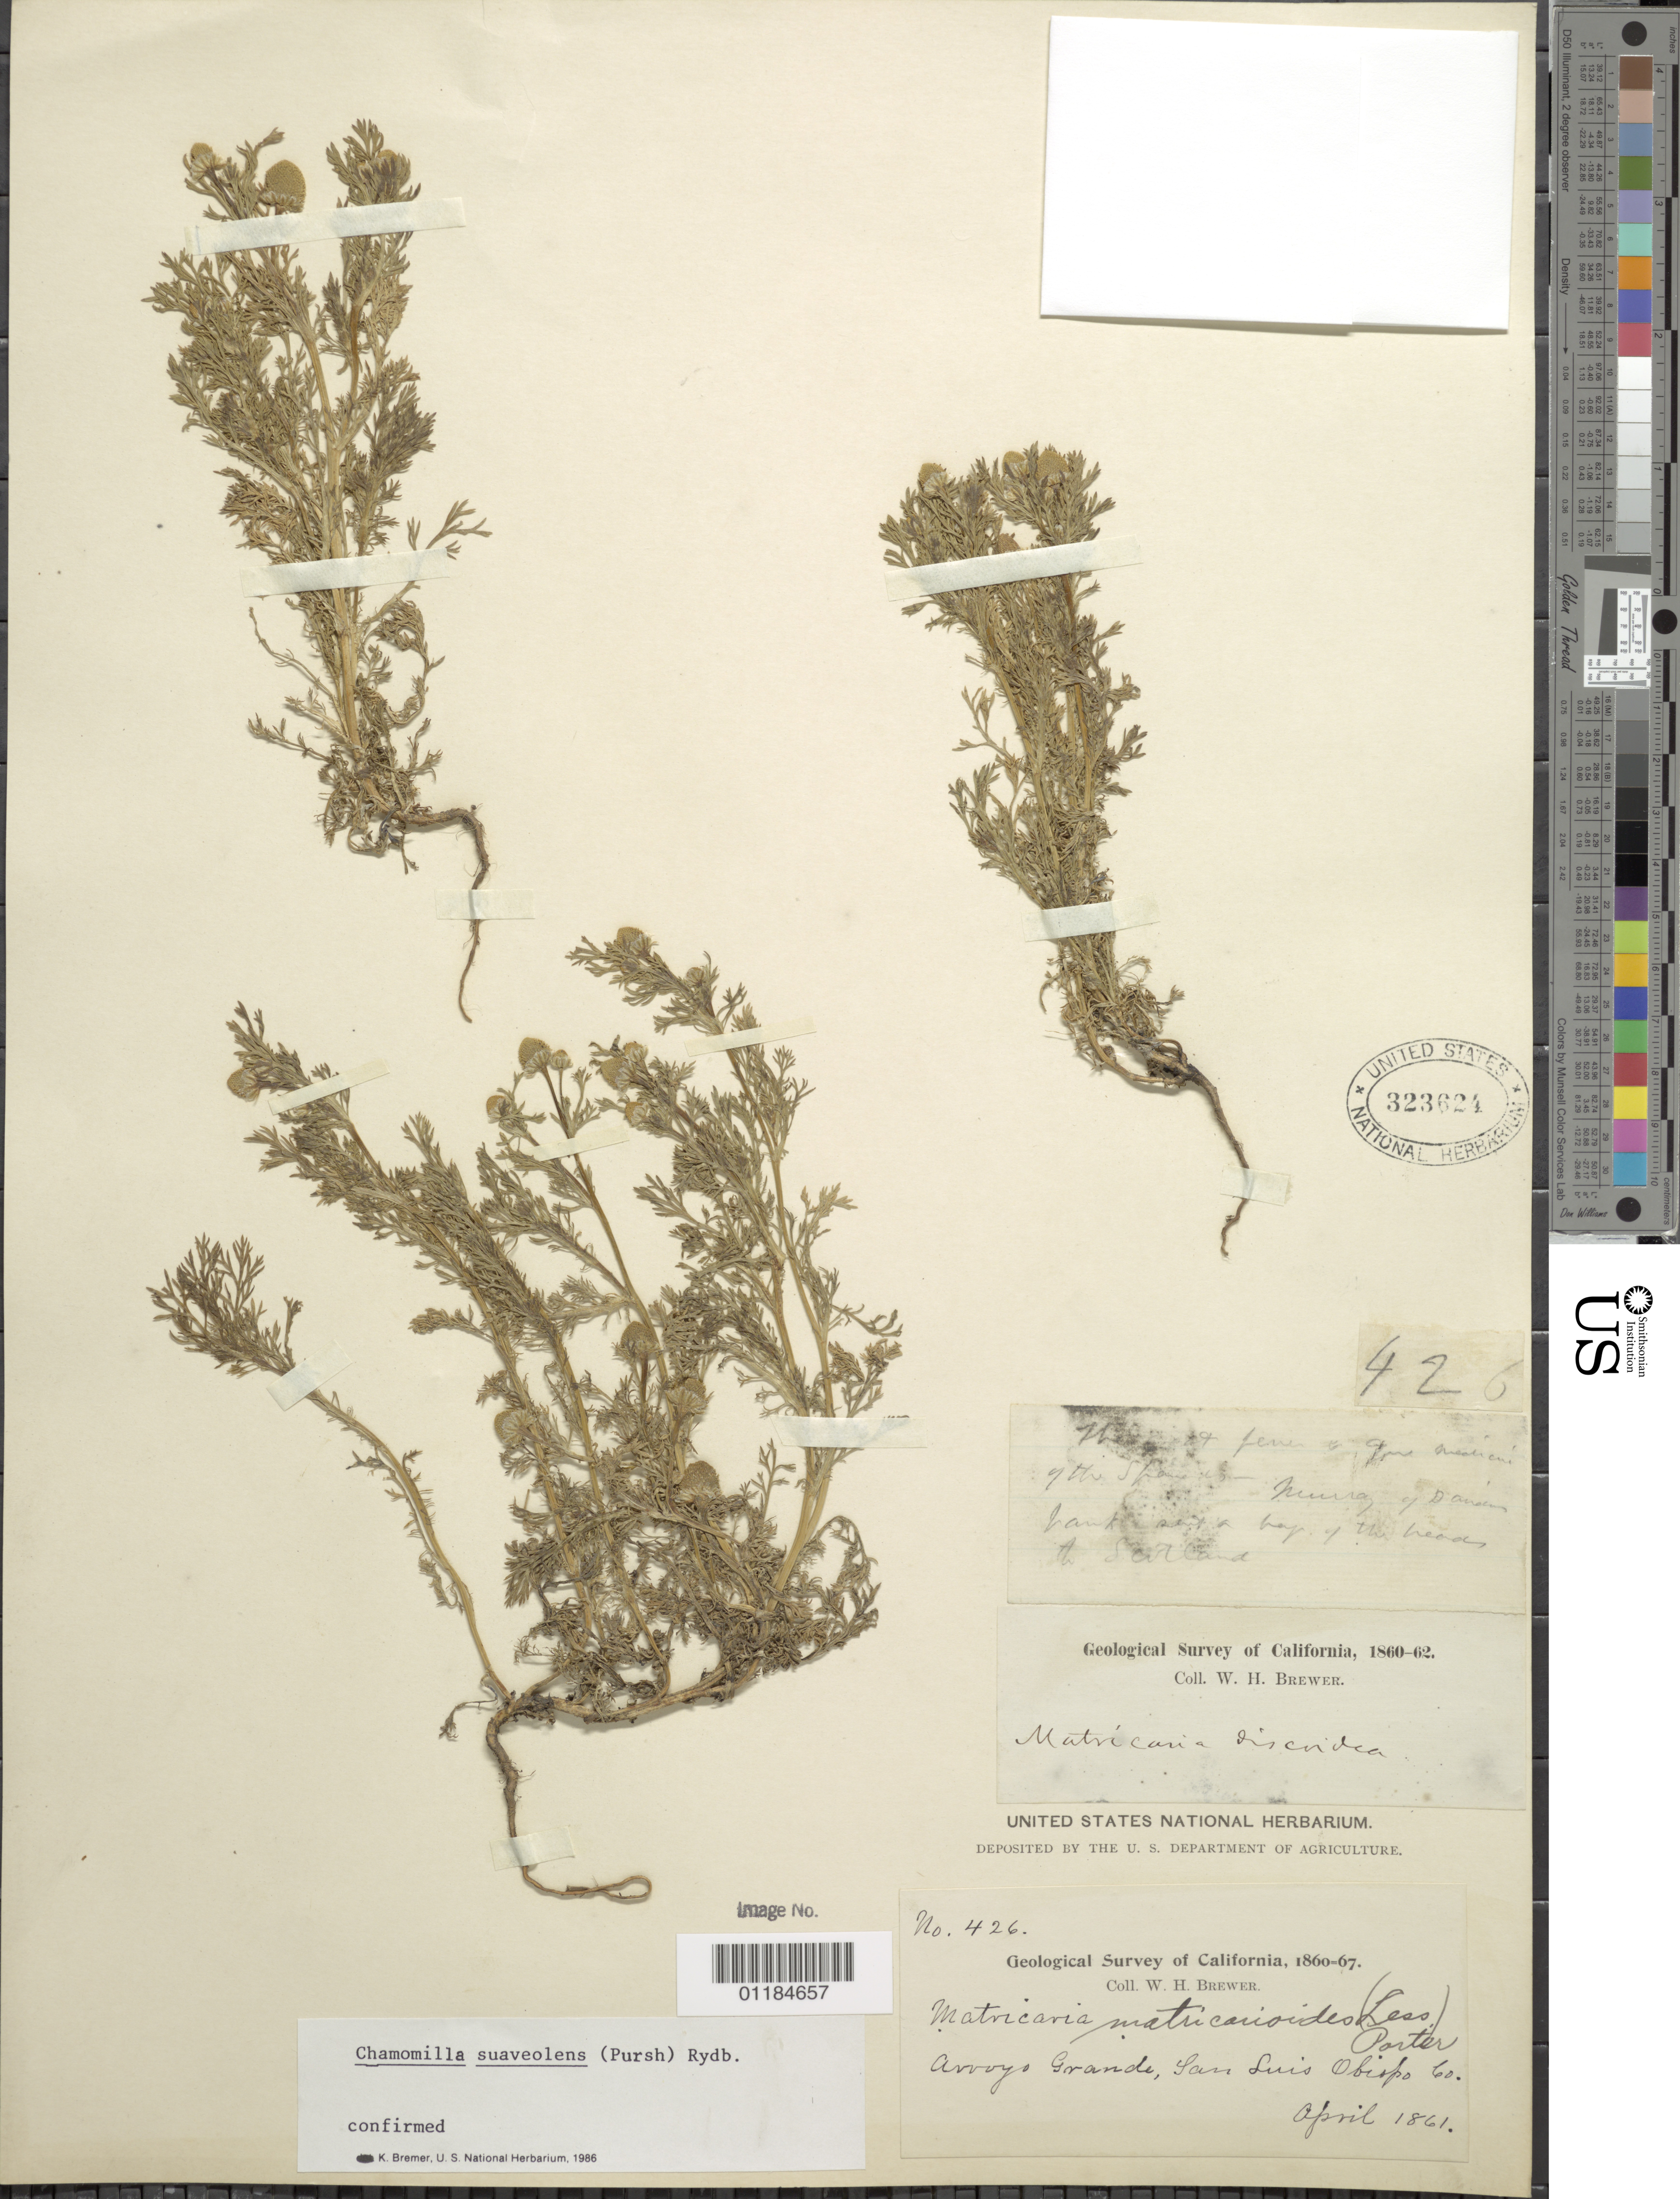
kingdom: Plantae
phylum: Tracheophyta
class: Magnoliopsida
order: Asterales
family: Asteraceae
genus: Matricaria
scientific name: Matricaria matricarioides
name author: (Less.) Porter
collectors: W. H. Brewer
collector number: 426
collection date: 1861-04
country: United States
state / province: California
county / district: San Luis Obispo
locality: Arroyo Grande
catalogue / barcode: US 323624